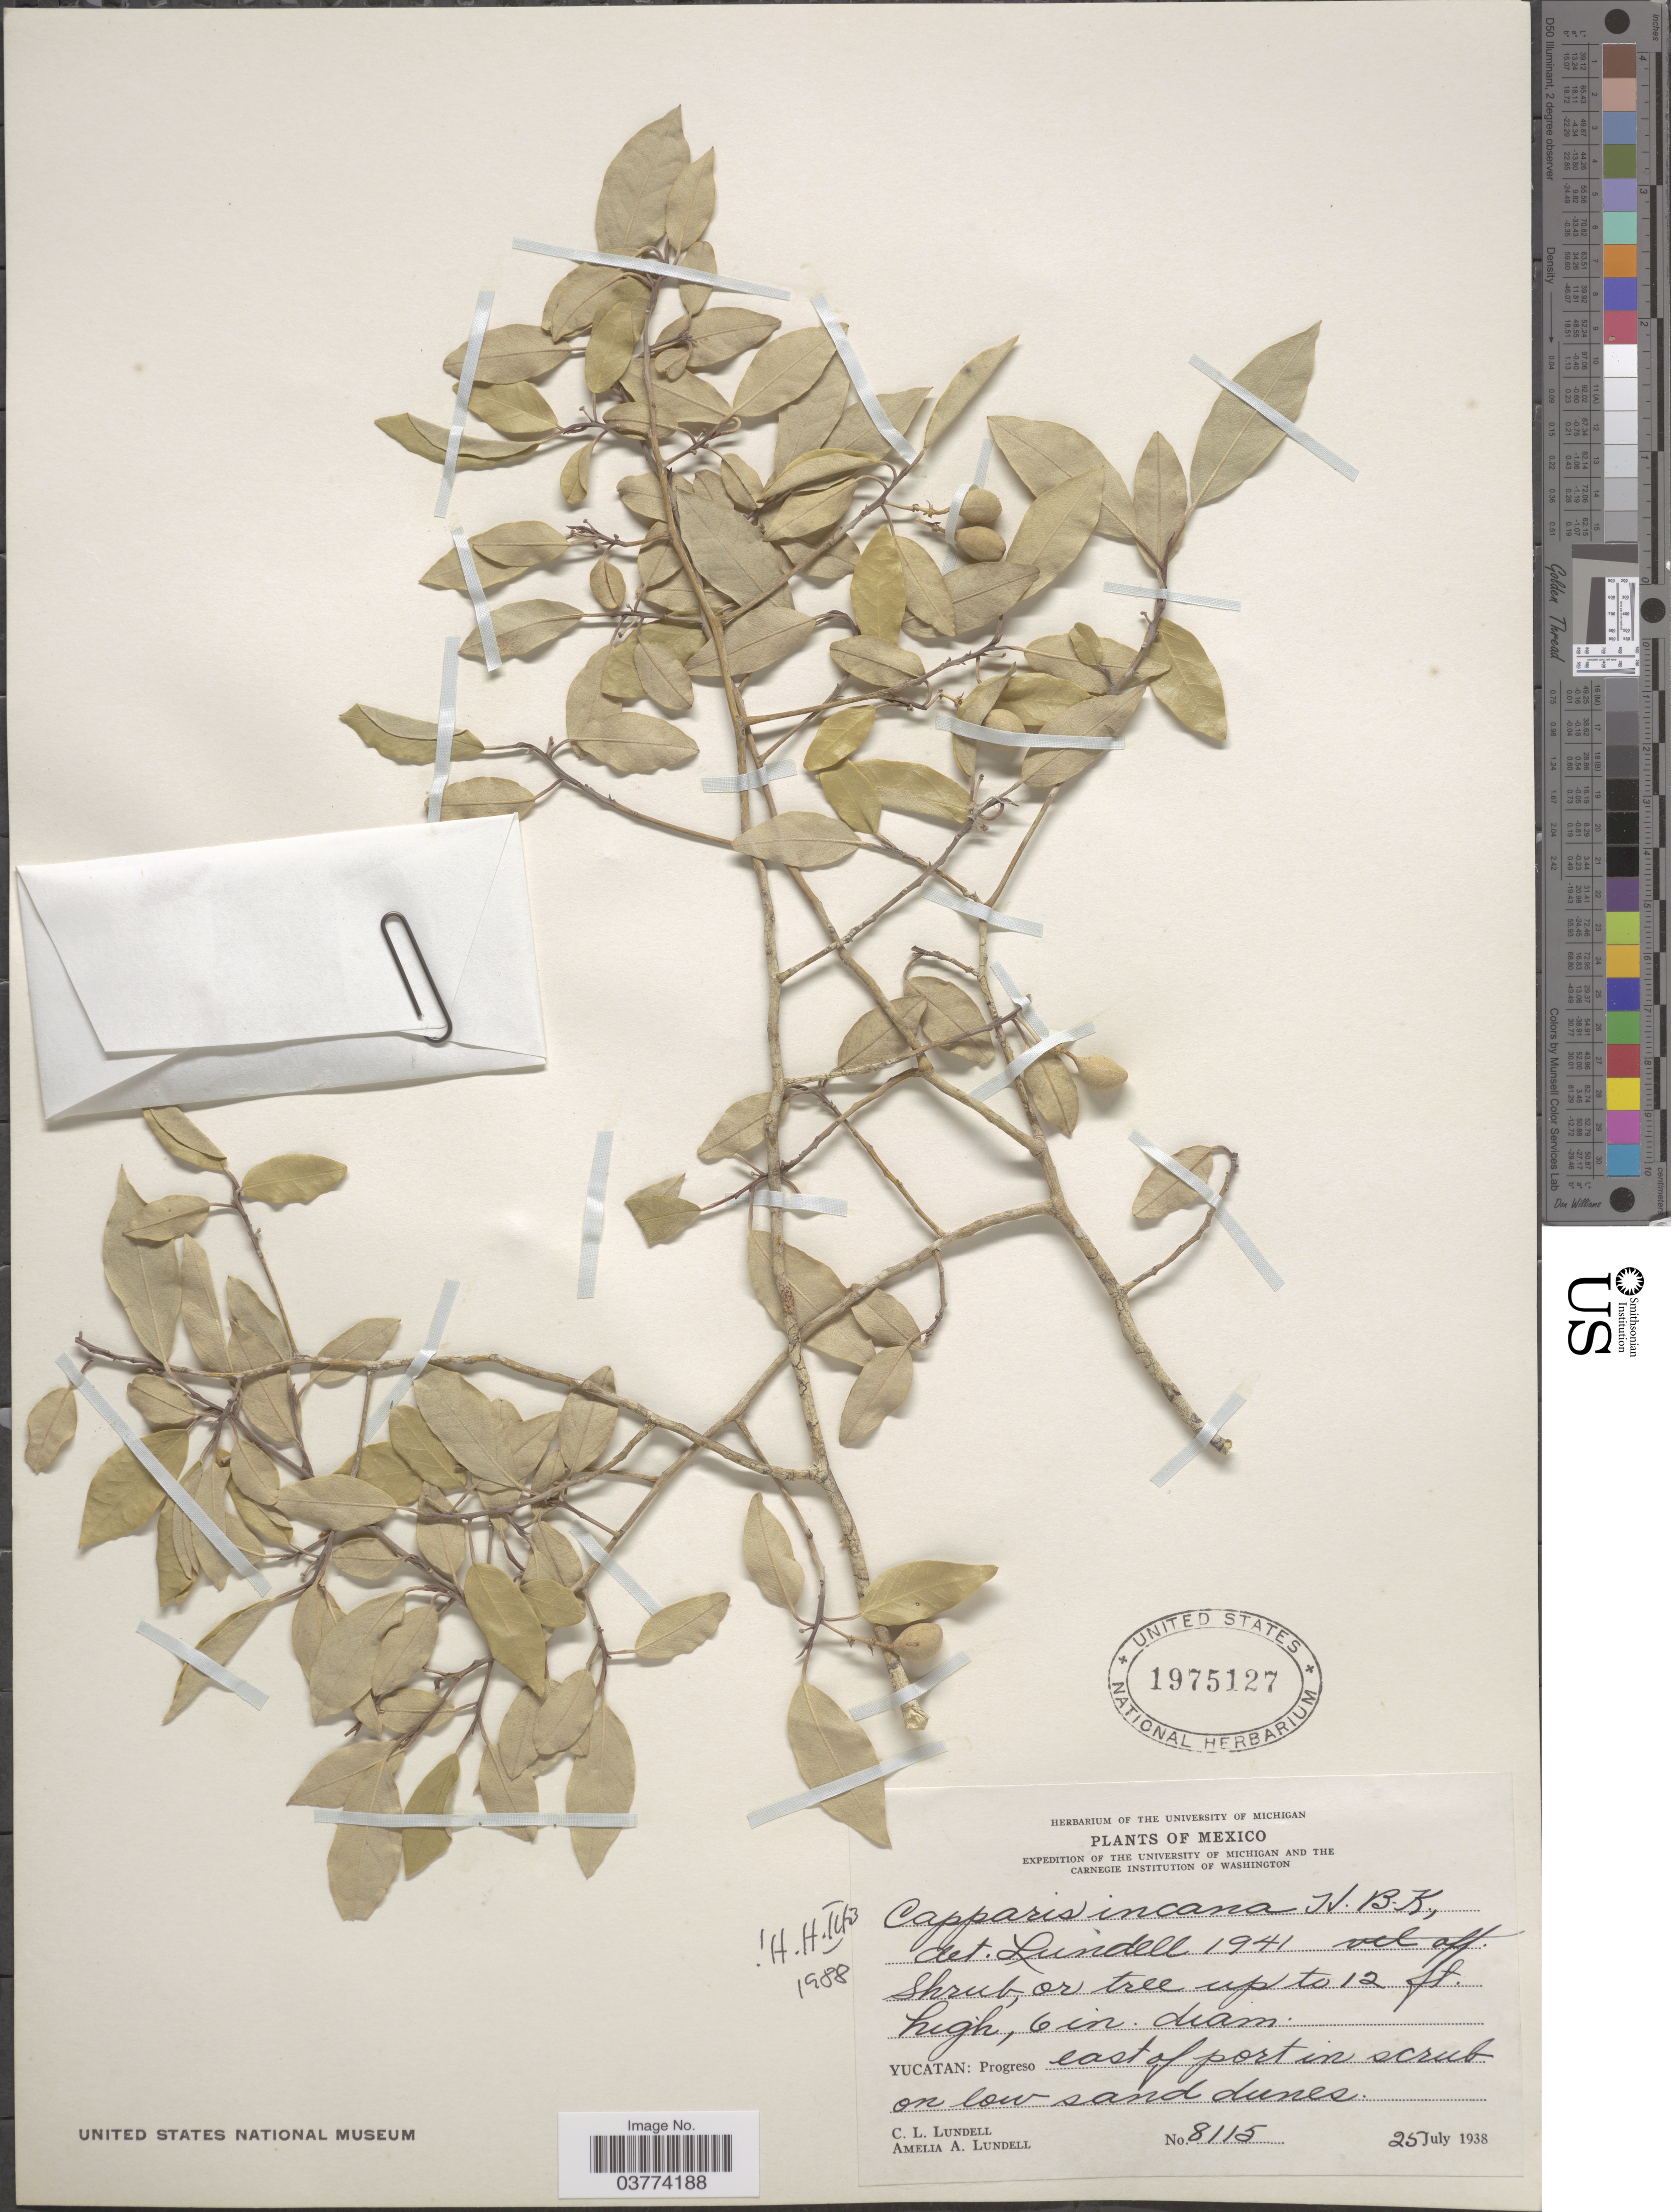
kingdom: Plantae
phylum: Tracheophyta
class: Magnoliopsida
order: Brassicales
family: Capparaceae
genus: Quadrella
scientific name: Quadrella incana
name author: (Kunth) Iltis & Cornejo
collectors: C. L. Lundell & A. A. Lundell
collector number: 8115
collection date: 1938-07-25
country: Mexico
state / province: Yucatán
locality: Progreso east of port in scrub on low sand dunes.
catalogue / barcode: US 1975127